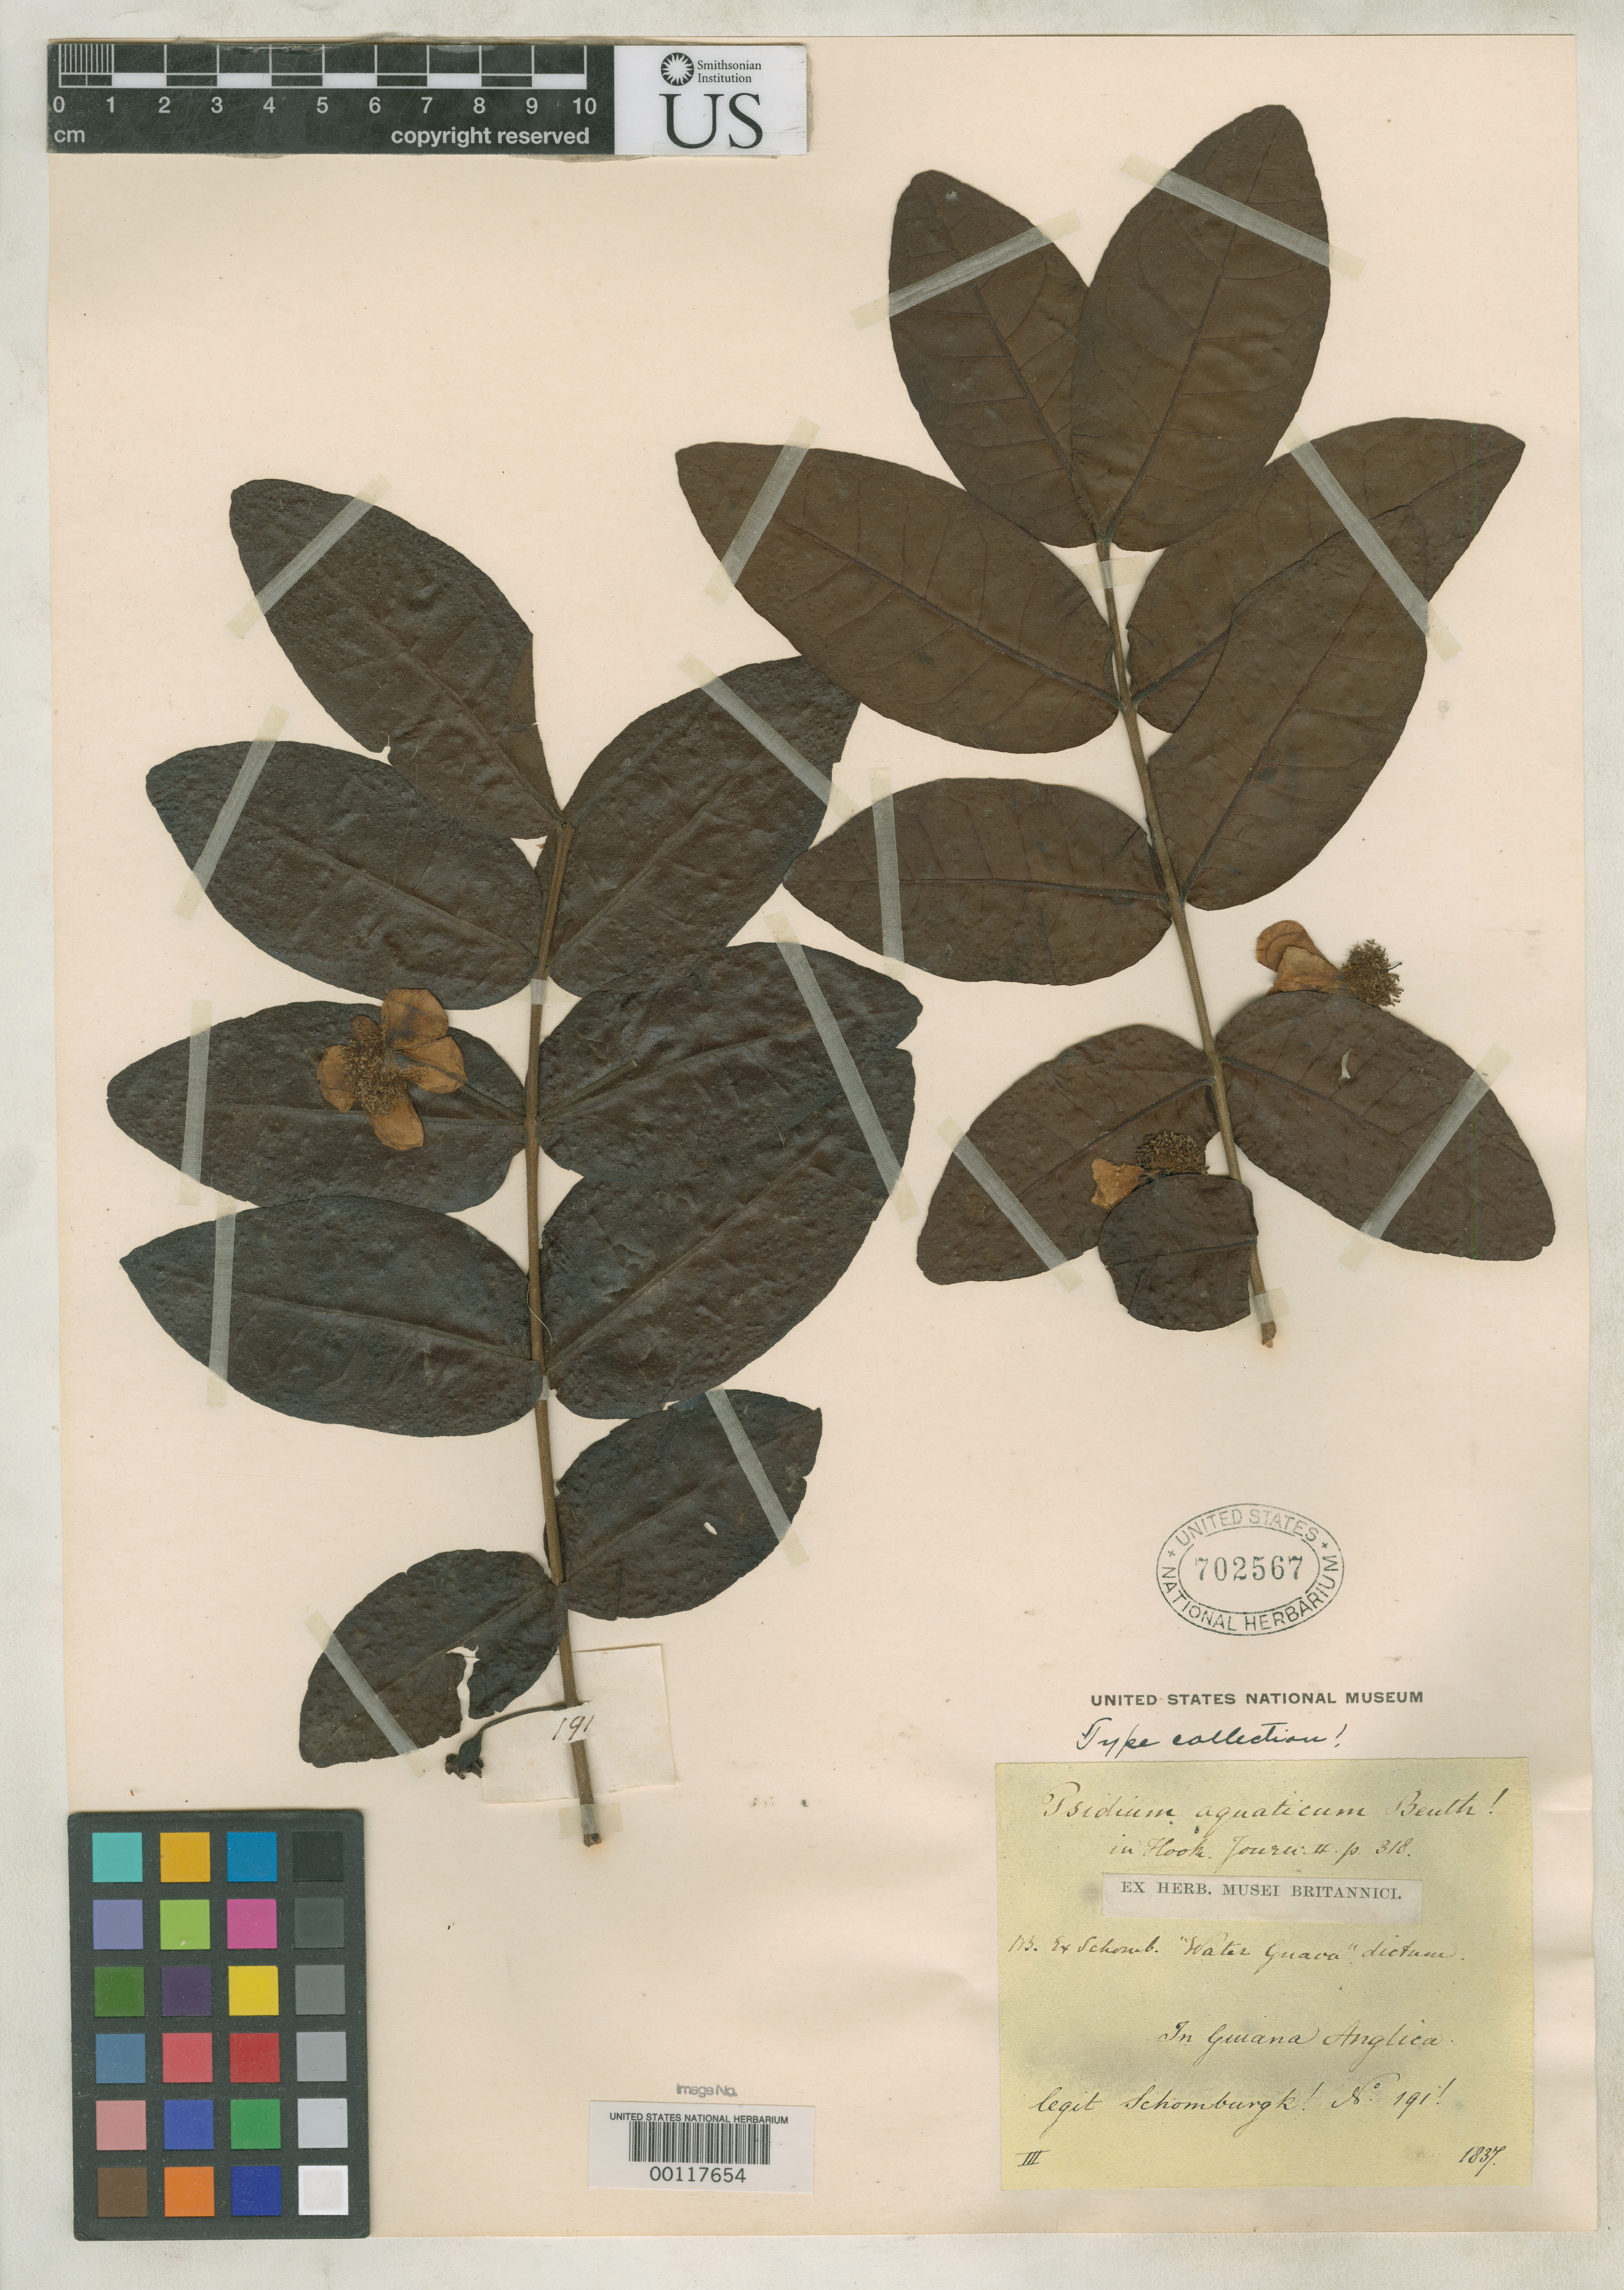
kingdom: Plantae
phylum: Tracheophyta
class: Magnoliopsida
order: Myrtales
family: Myrtaceae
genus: Psidium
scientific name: Psidium aquaticum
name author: Benth.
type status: Isotype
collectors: M. R. Schomburgk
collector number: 191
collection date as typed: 1837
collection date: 1837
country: Guyana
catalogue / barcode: US 702567